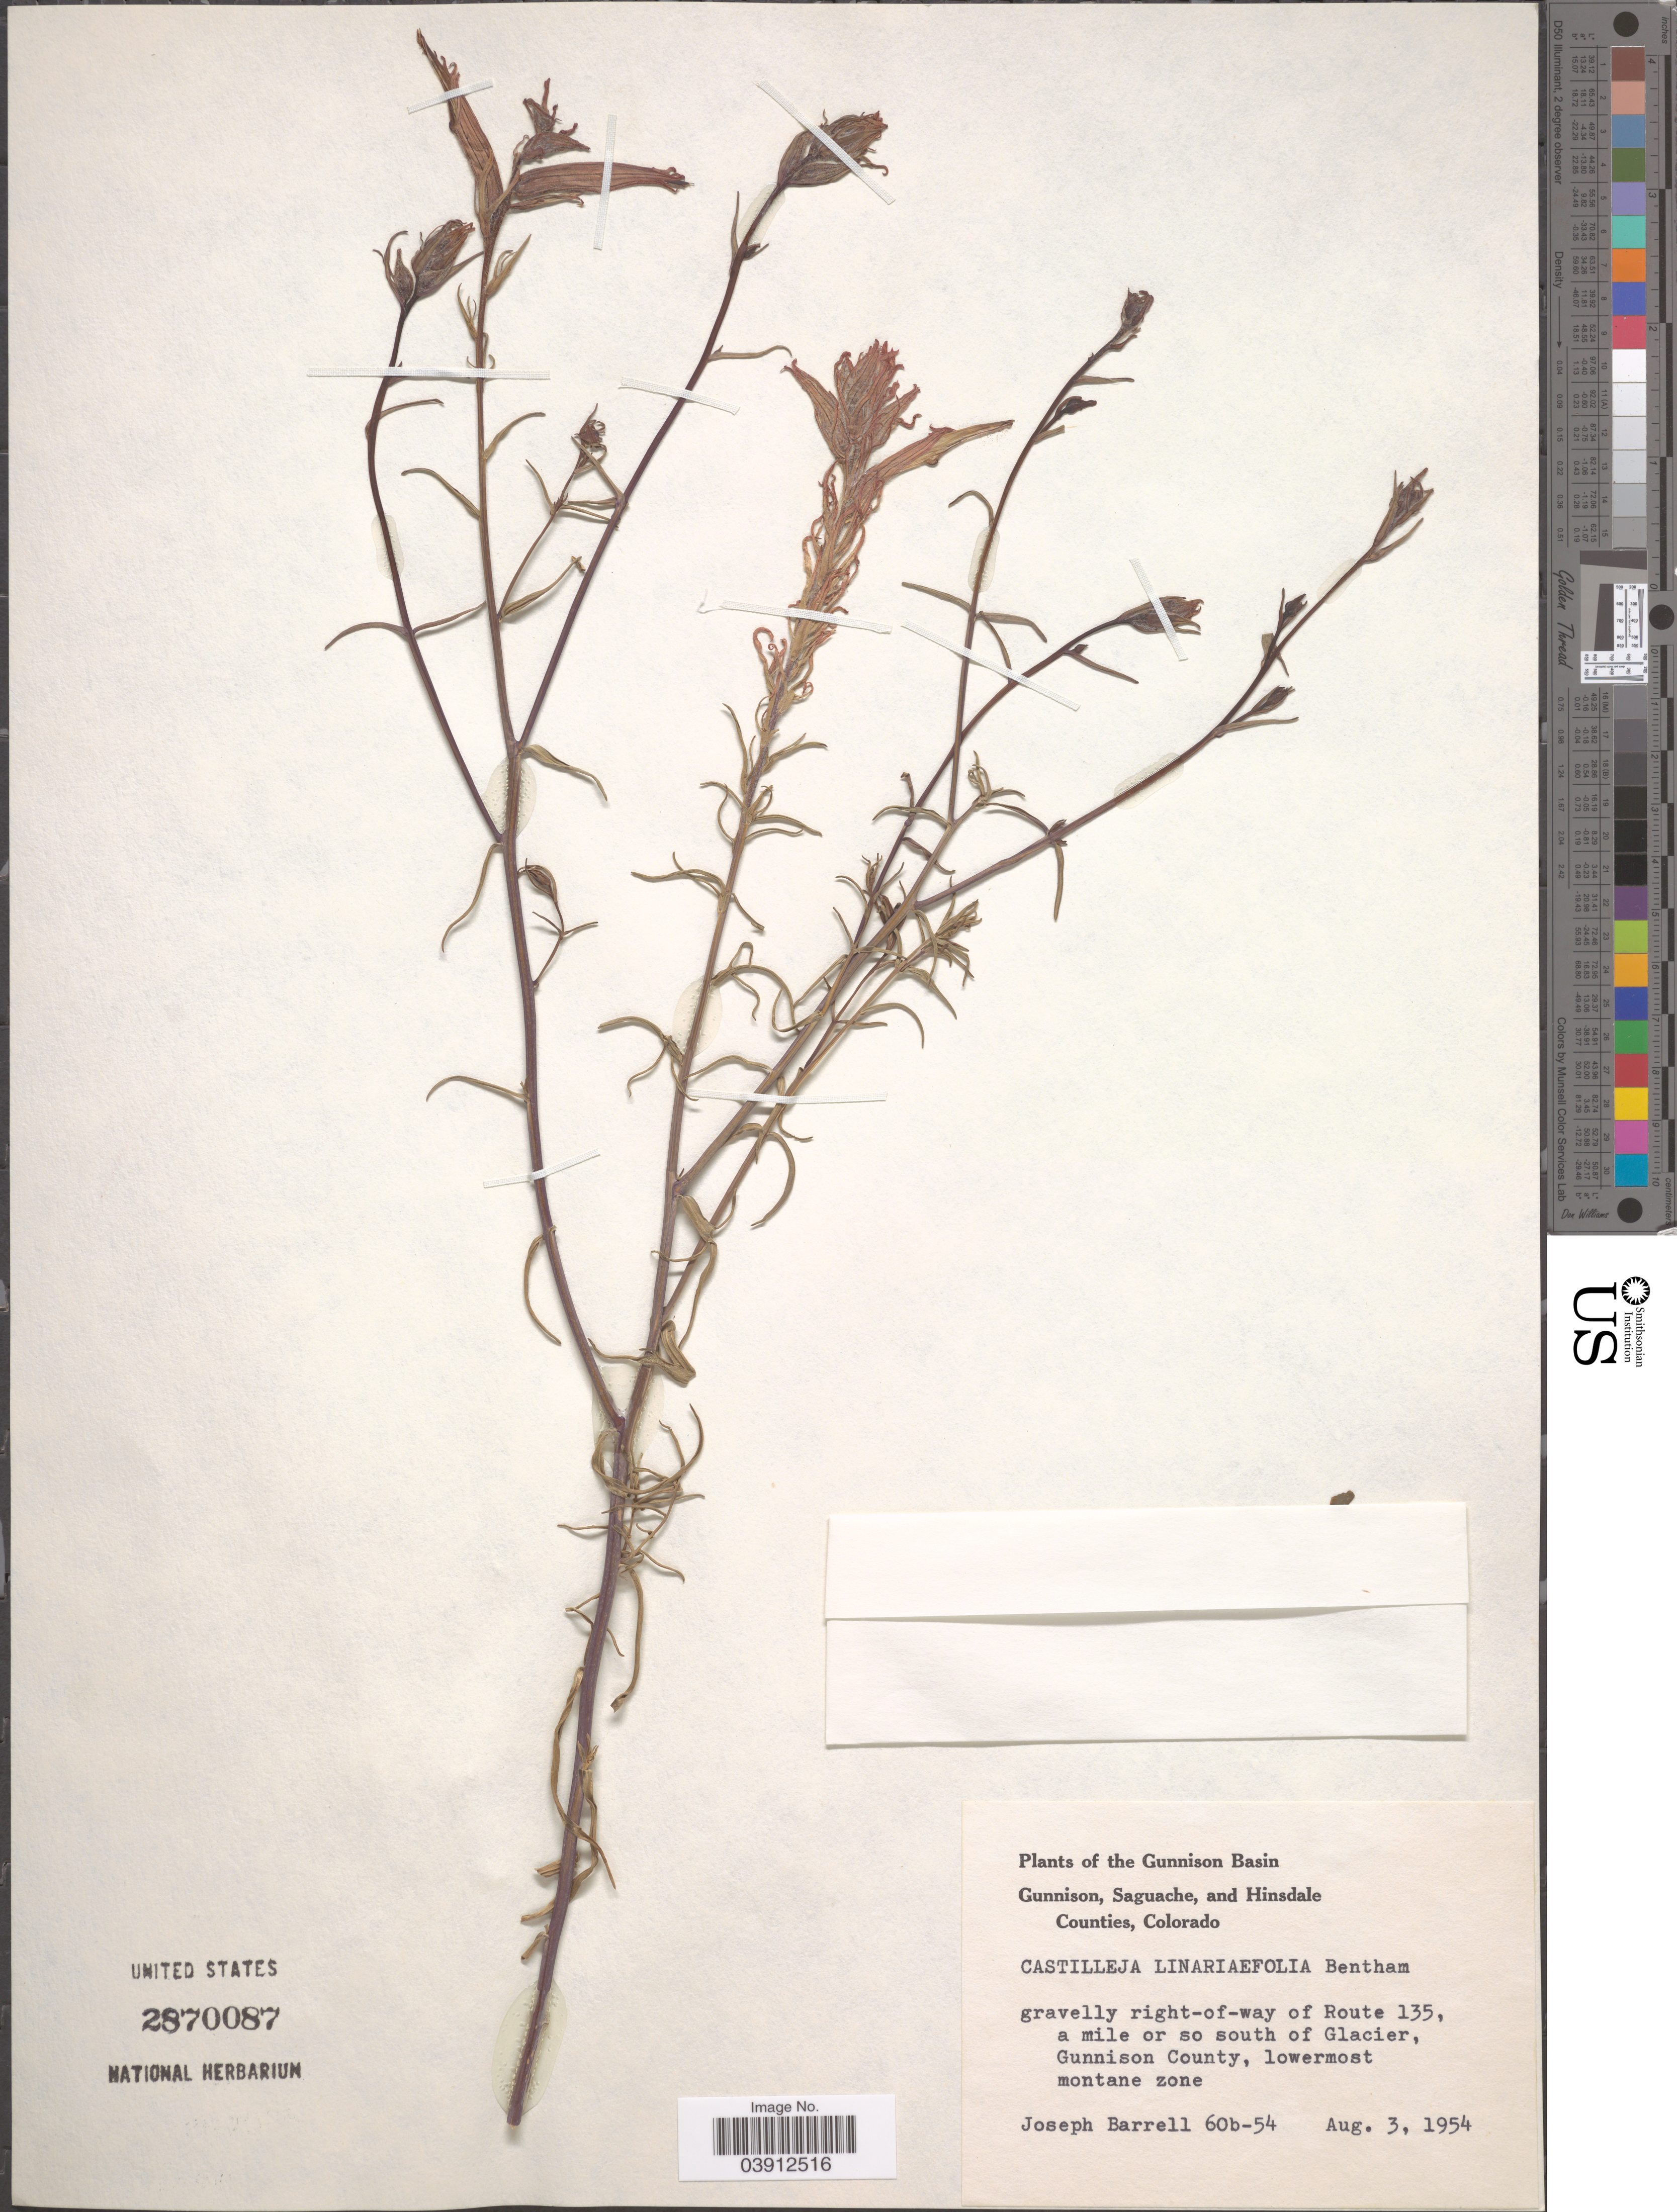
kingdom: Plantae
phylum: Tracheophyta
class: Magnoliopsida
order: Lamiales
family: Orobanchaceae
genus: Castilleja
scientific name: Castilleja linariifolia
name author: Benth.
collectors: J. Barrell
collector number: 60b-54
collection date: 1954-08-03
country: United States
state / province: Colorado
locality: Gunnison Basin. Gravelly right-of-way of Route 135, a mile or so south of Glacier, Gunnison County, lowermost montane zone.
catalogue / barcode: US 2870087